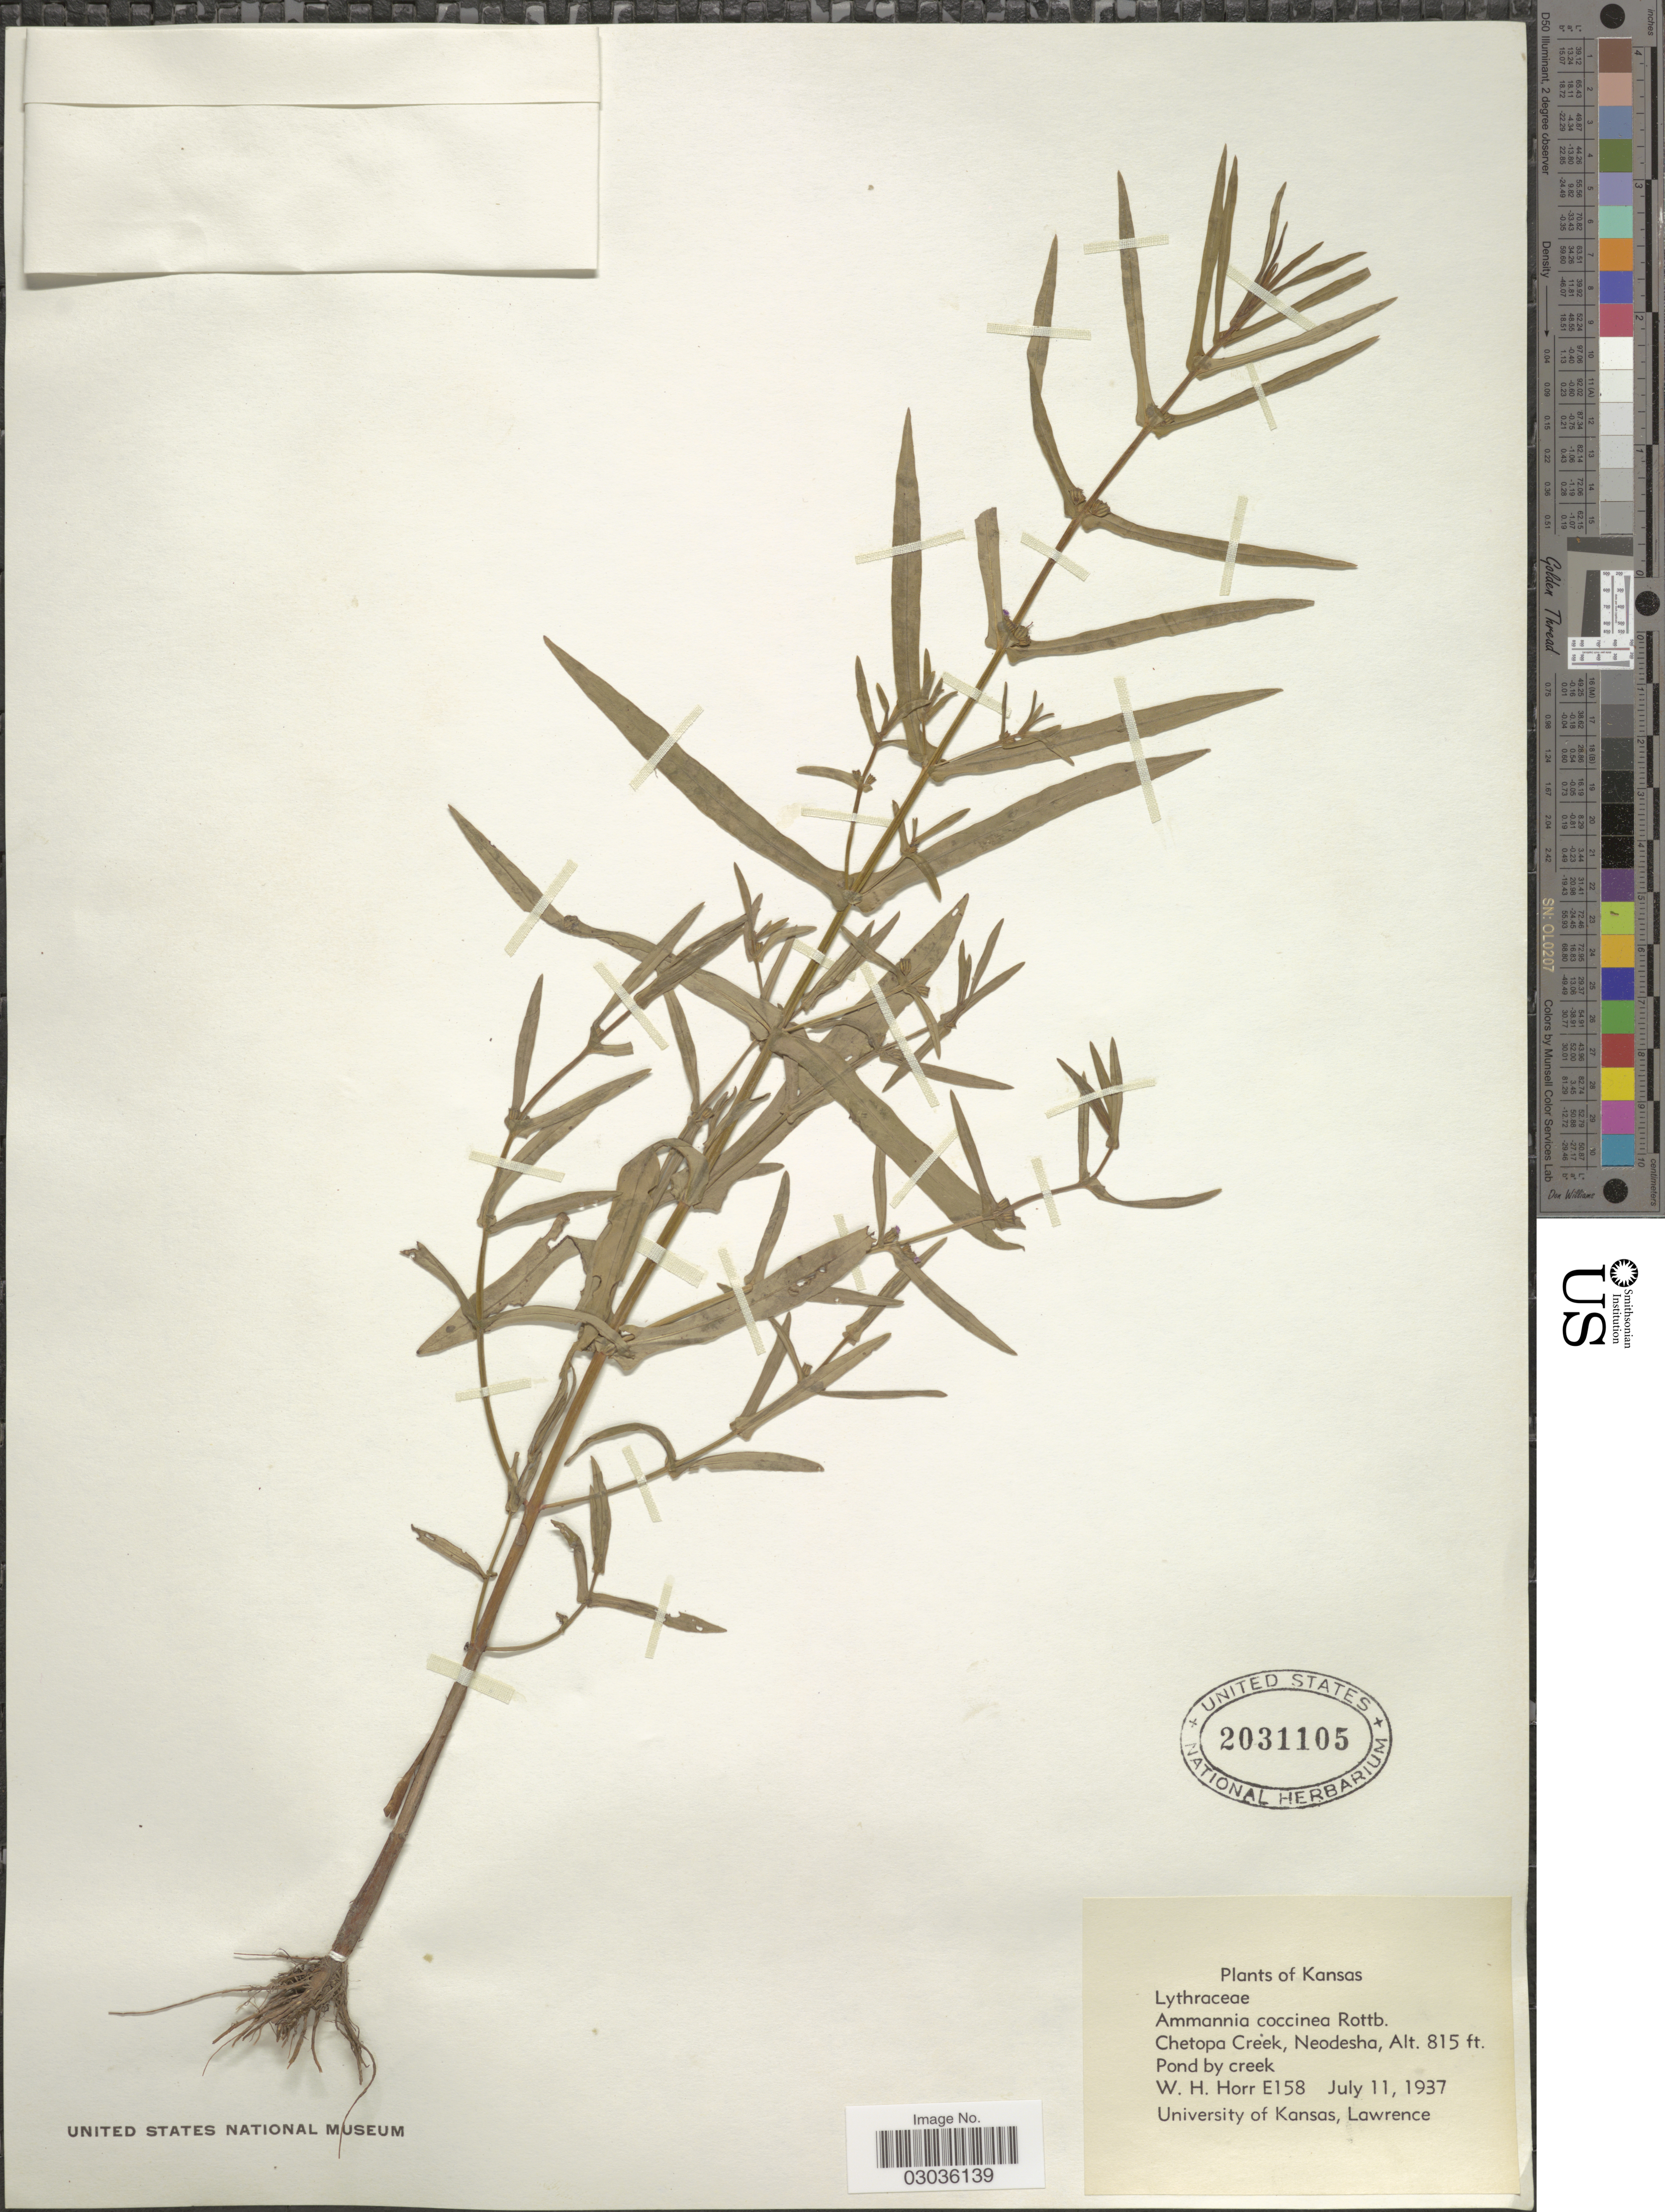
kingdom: Plantae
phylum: Tracheophyta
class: Magnoliopsida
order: Myrtales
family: Lythraceae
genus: Ammannia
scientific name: Ammannia coccinea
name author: Rottb.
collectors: W. H. Horr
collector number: E158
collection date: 1937-07-11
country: United States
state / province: Kansas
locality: Chetopa Creek, Neodesha.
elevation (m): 248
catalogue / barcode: US 2031105